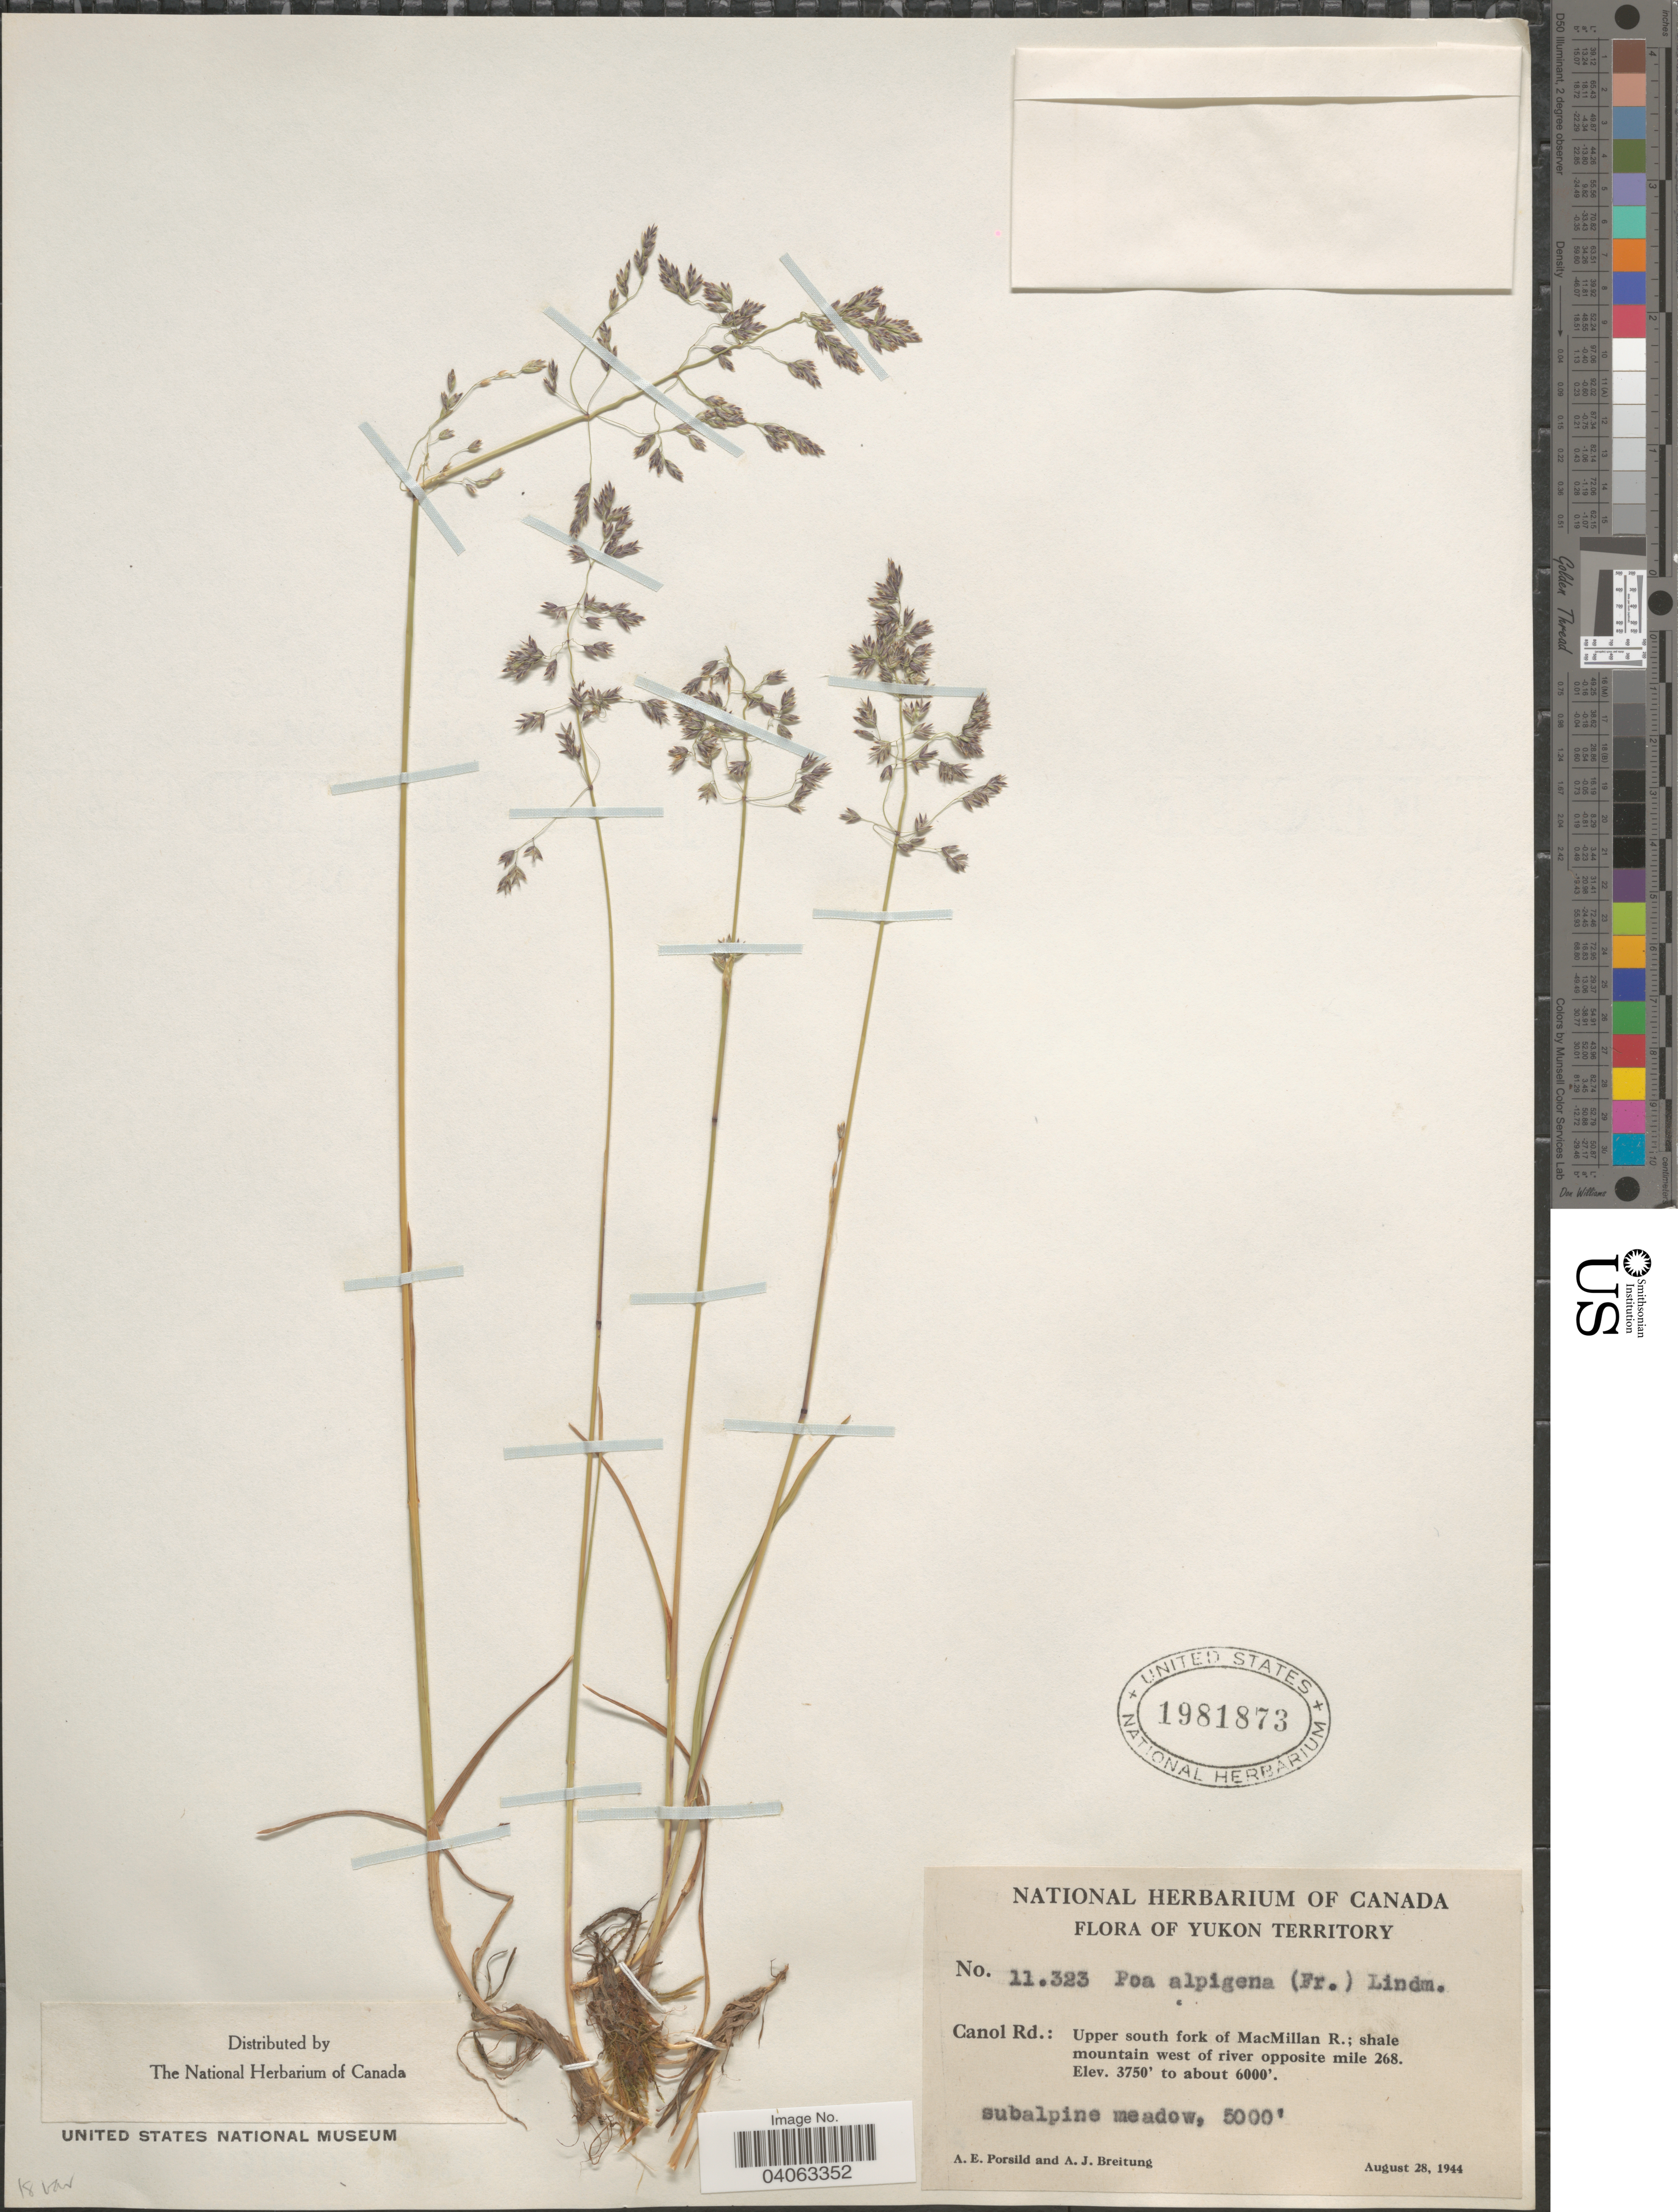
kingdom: Plantae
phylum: Tracheophyta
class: Liliopsida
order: Poales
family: Poaceae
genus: Poa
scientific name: Poa pratensis subsp. alpigena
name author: (Lindm.) Hiitonen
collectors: A. E. Porsild & A. Breitung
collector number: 11323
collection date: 1944-08-28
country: Canada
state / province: Yukon Territory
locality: Canol Rd.: Upper south fork of MacMillan R.; shale mountain west of river opposite mile 268. Subalpine meadow.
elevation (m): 1524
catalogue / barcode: US 1981873